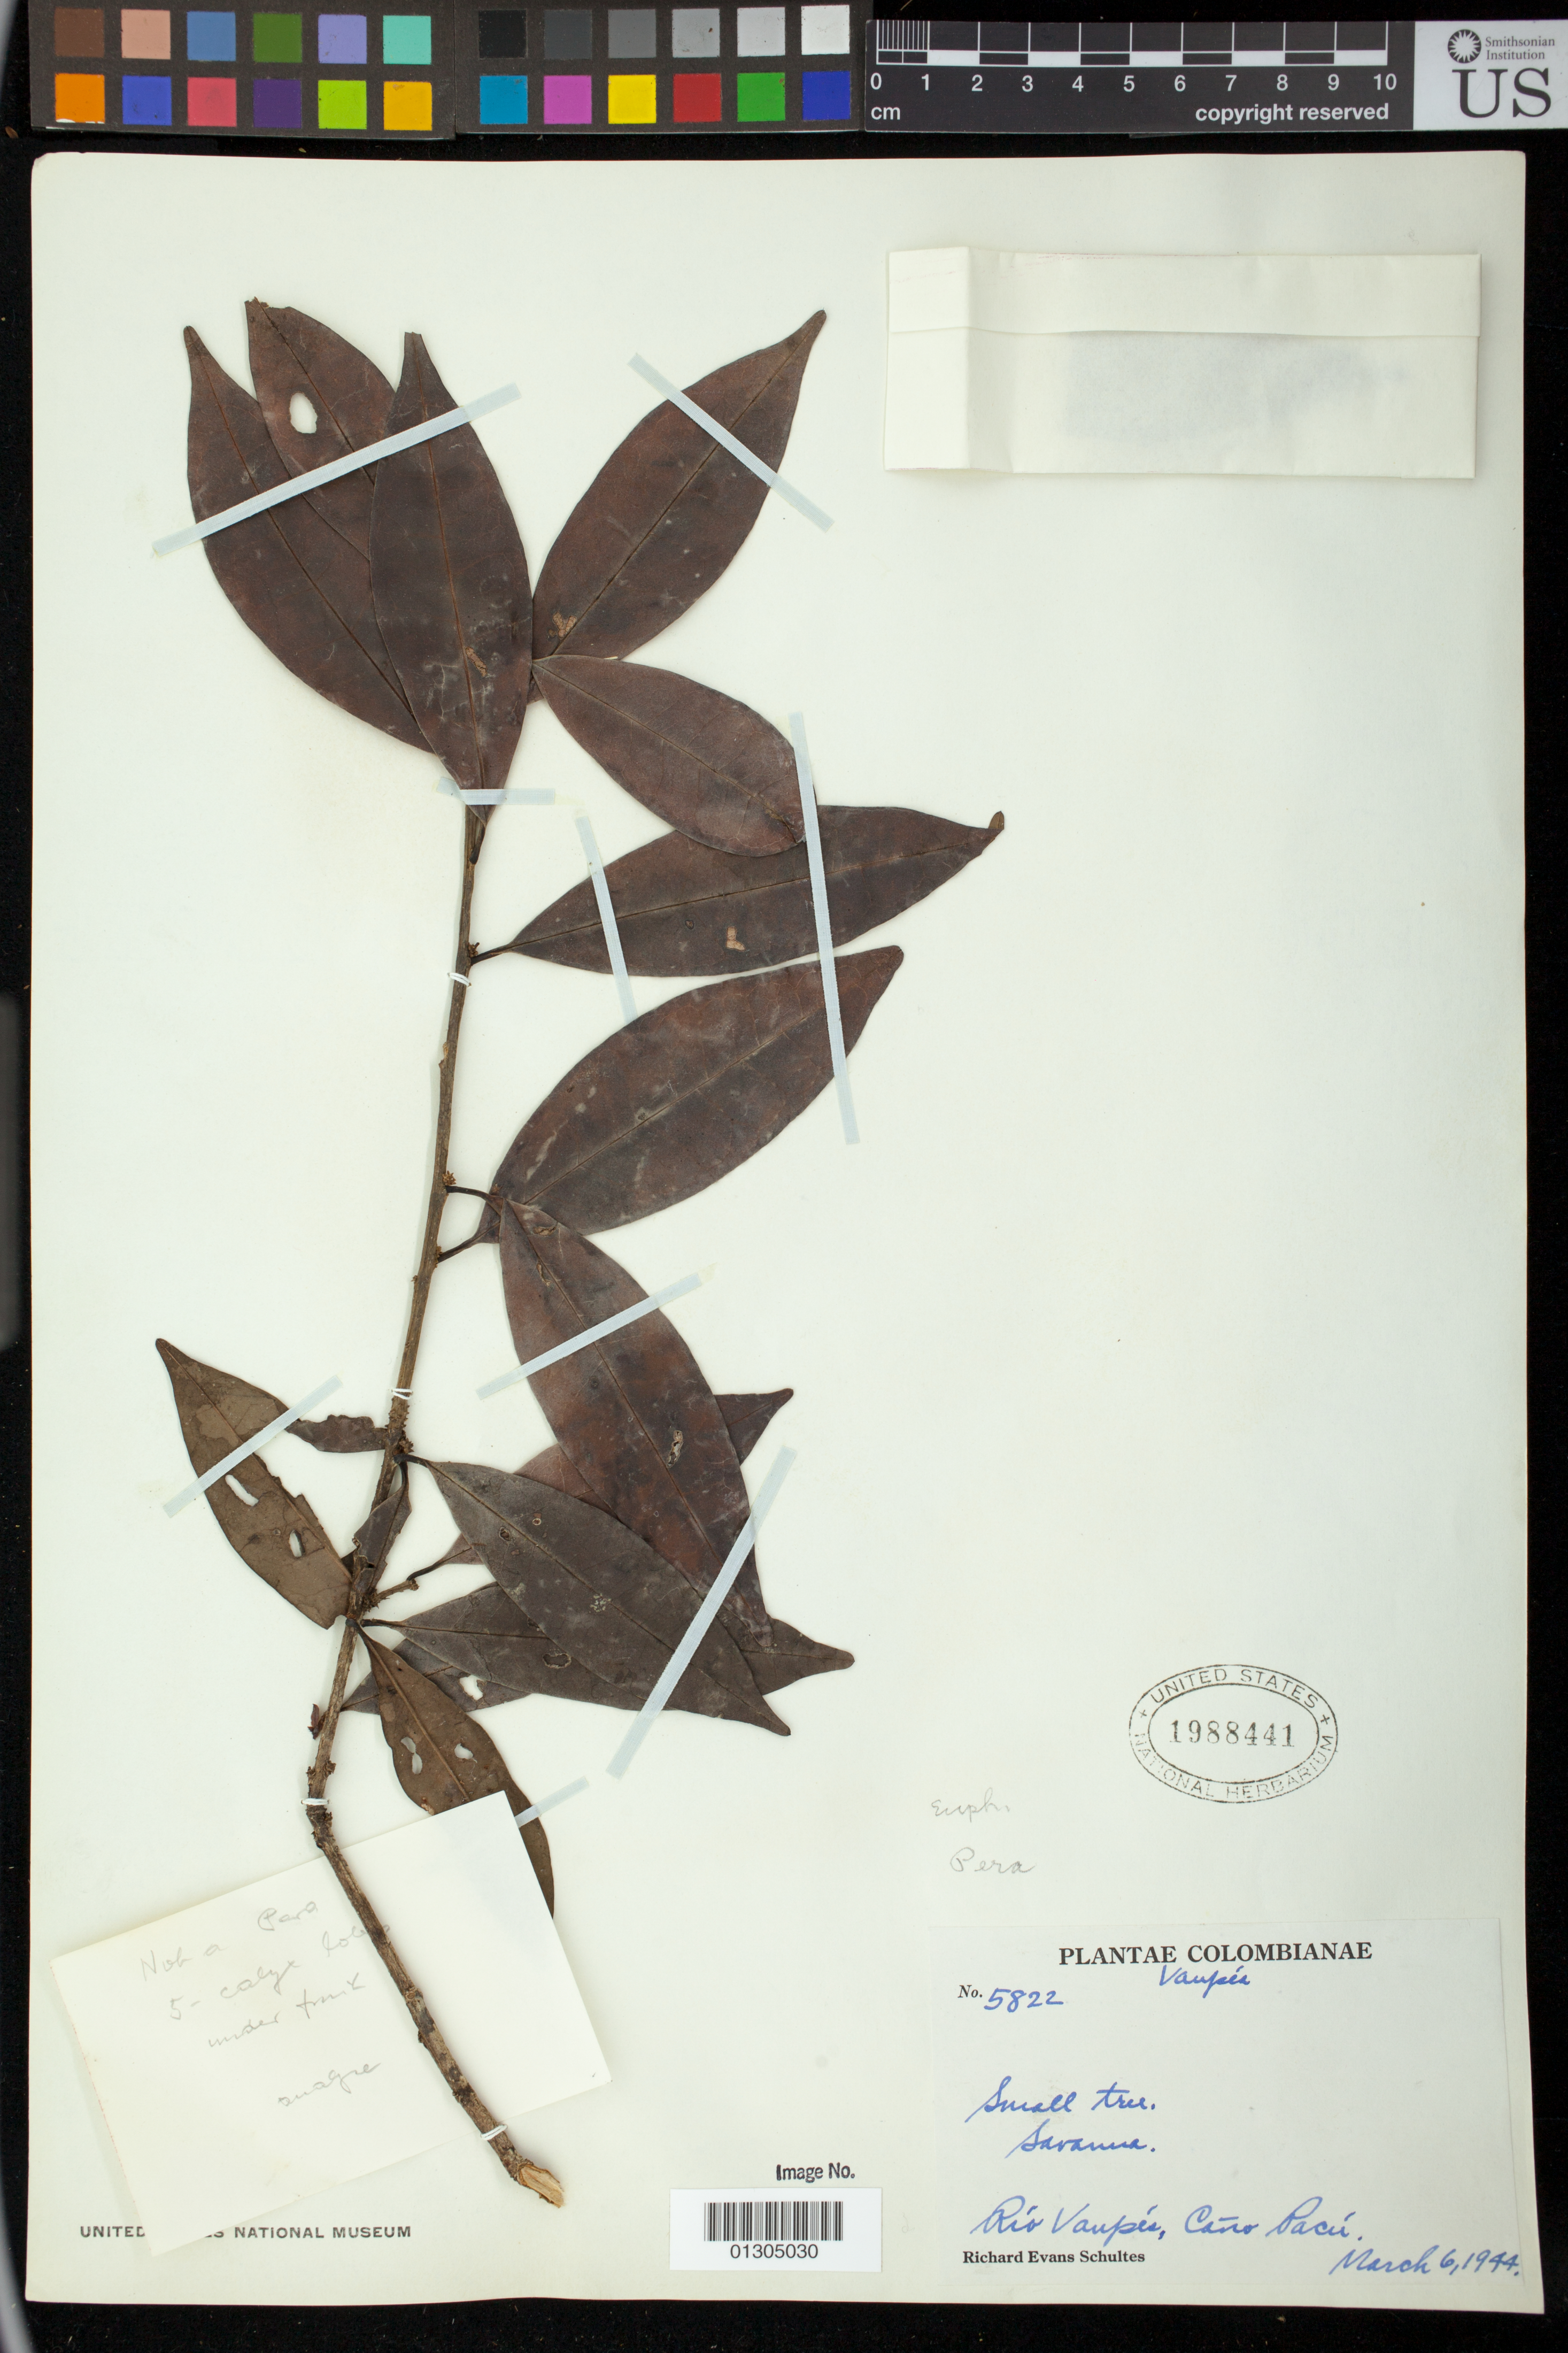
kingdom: Plantae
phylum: Tracheophyta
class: Magnoliopsida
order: Malpighiales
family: Euphorbiaceae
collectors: R. E. Schultes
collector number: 5822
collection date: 1944-03-06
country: Colombia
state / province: Vaupés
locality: Rio Vaupes, Cano Pacu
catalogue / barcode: US 1988441